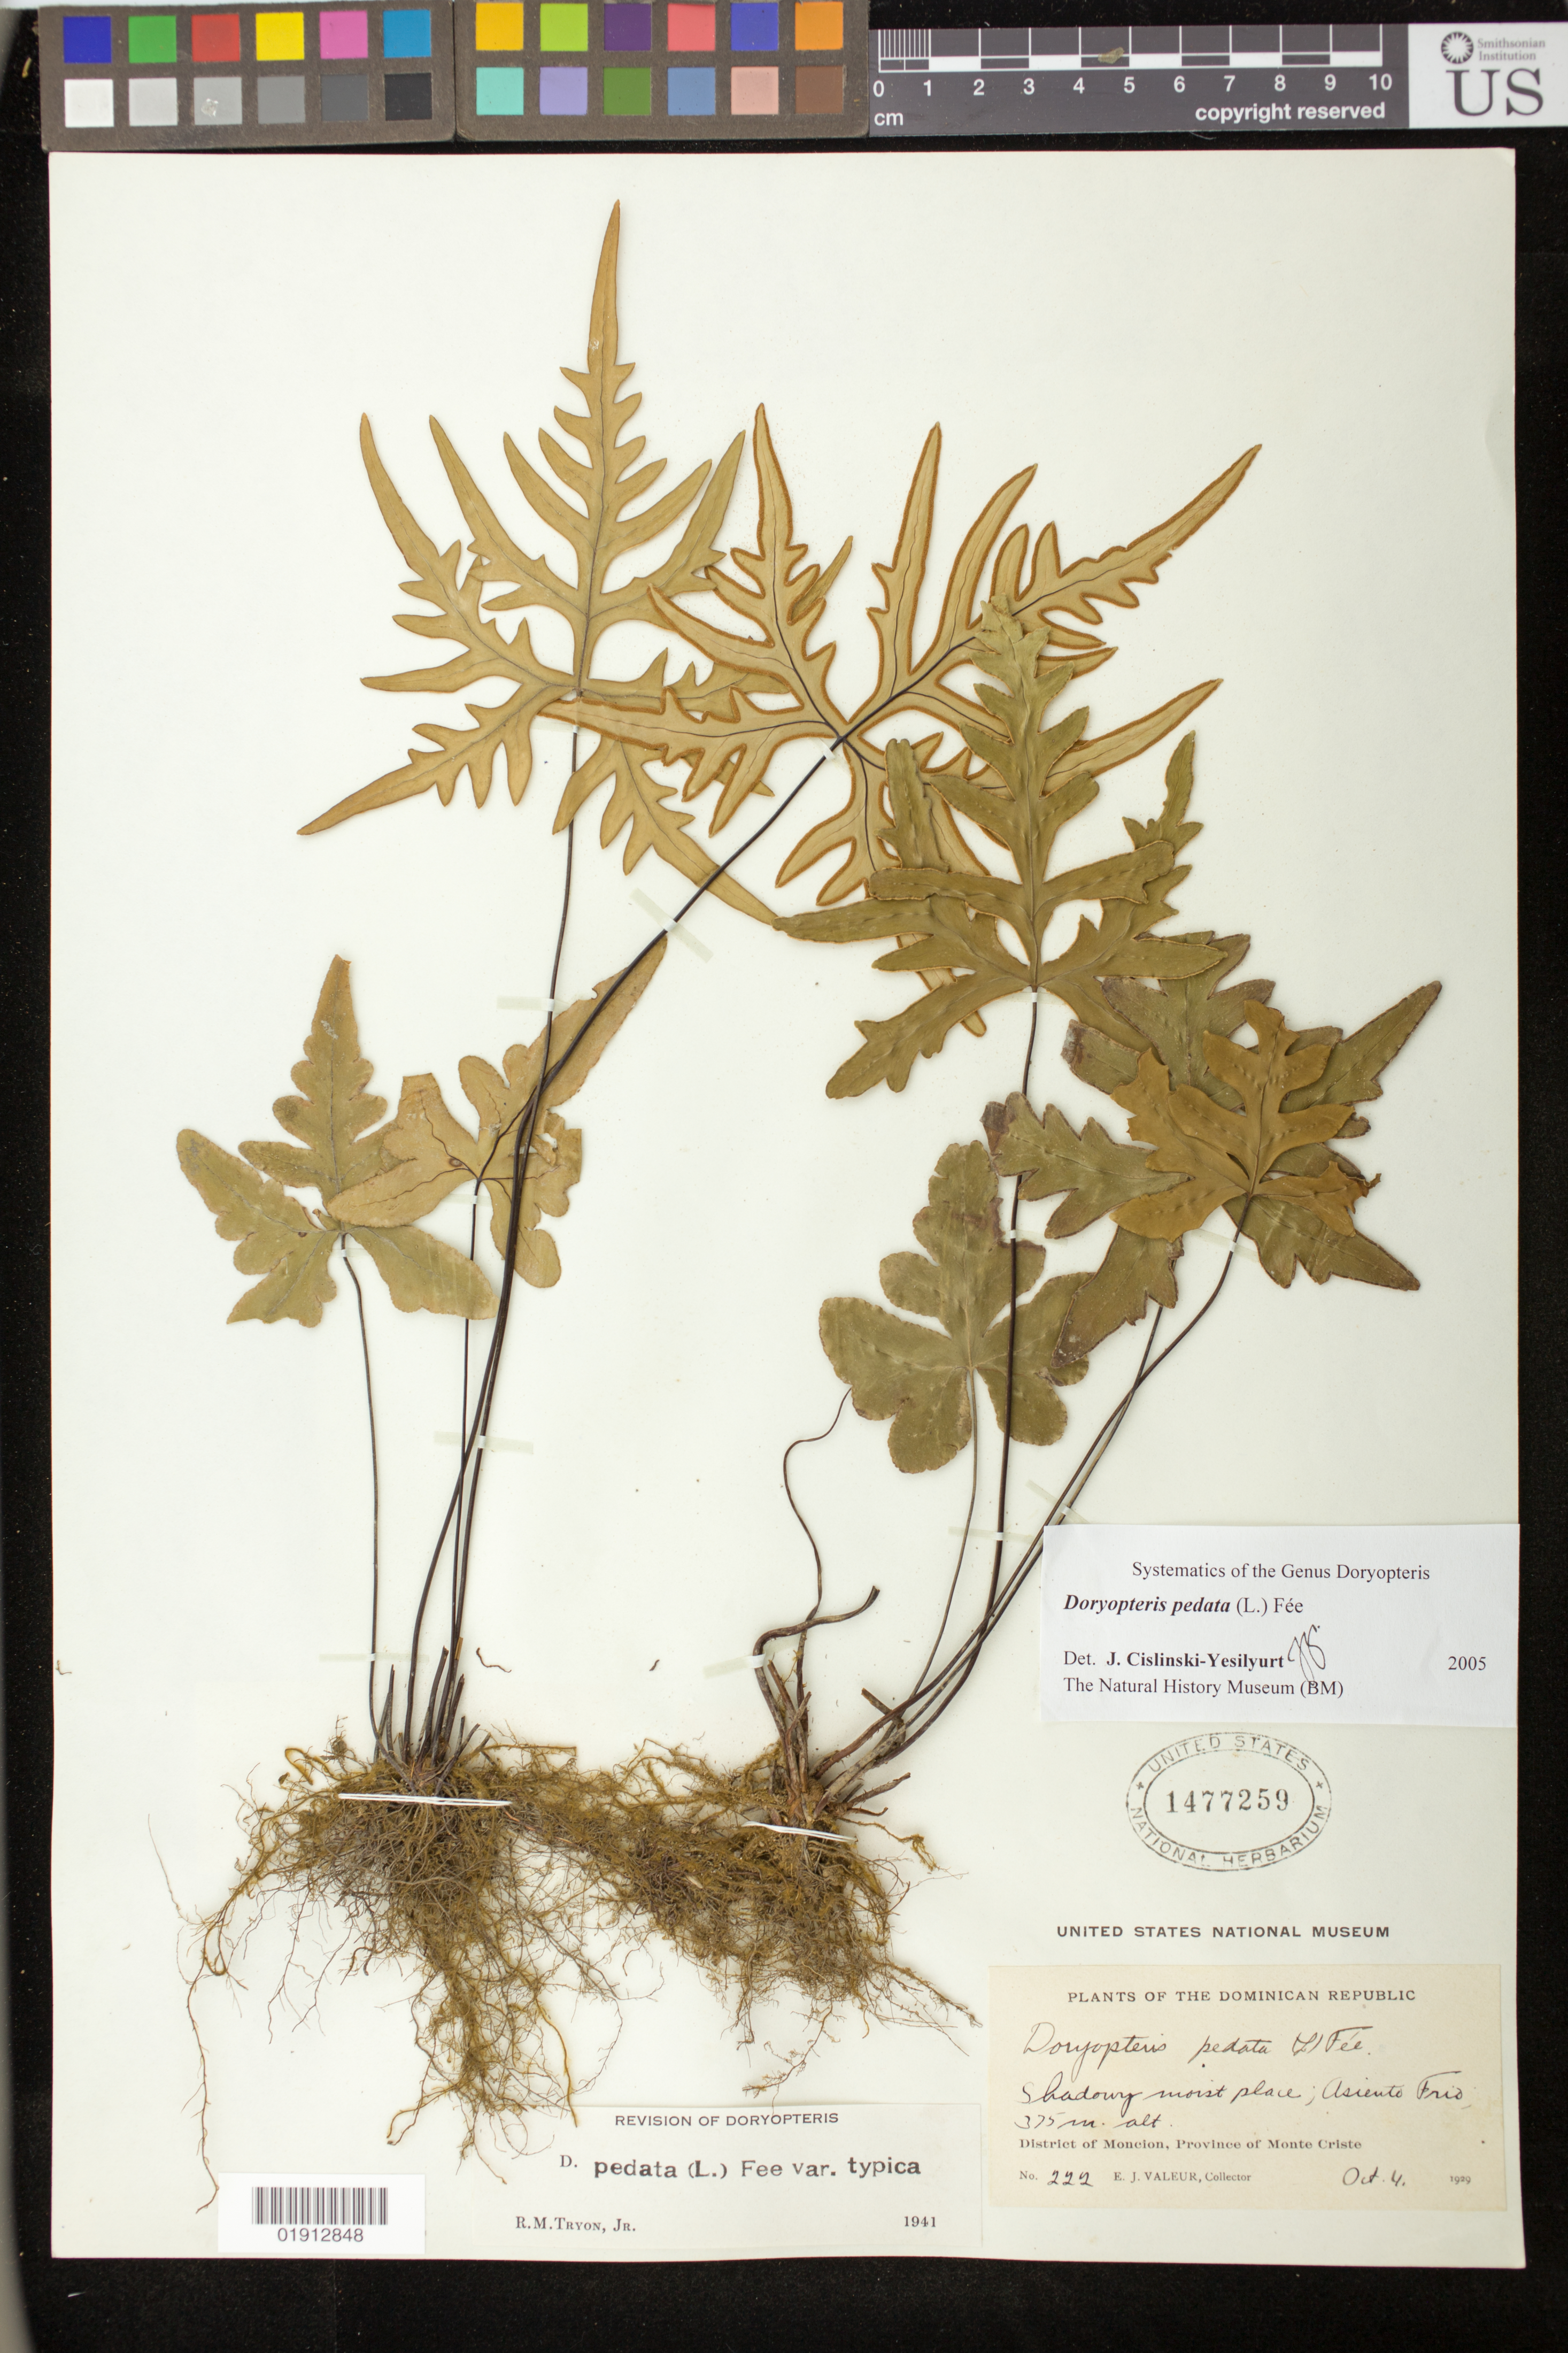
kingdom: Plantae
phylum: Tracheophyta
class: Polypodiopsida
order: Polypodiales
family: Pteridaceae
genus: Doryopteris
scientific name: Doryopteris pedata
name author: (L.) Fée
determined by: Yesilyurt, J. C.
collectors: E. Valeur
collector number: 222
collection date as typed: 04 Oct 1929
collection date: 1929-10-04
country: Dominican Republic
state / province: Monte Cristi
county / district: Monción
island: Hispaniola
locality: Asiento Frio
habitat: Shadowly moist place.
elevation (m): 375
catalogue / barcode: US 1477259